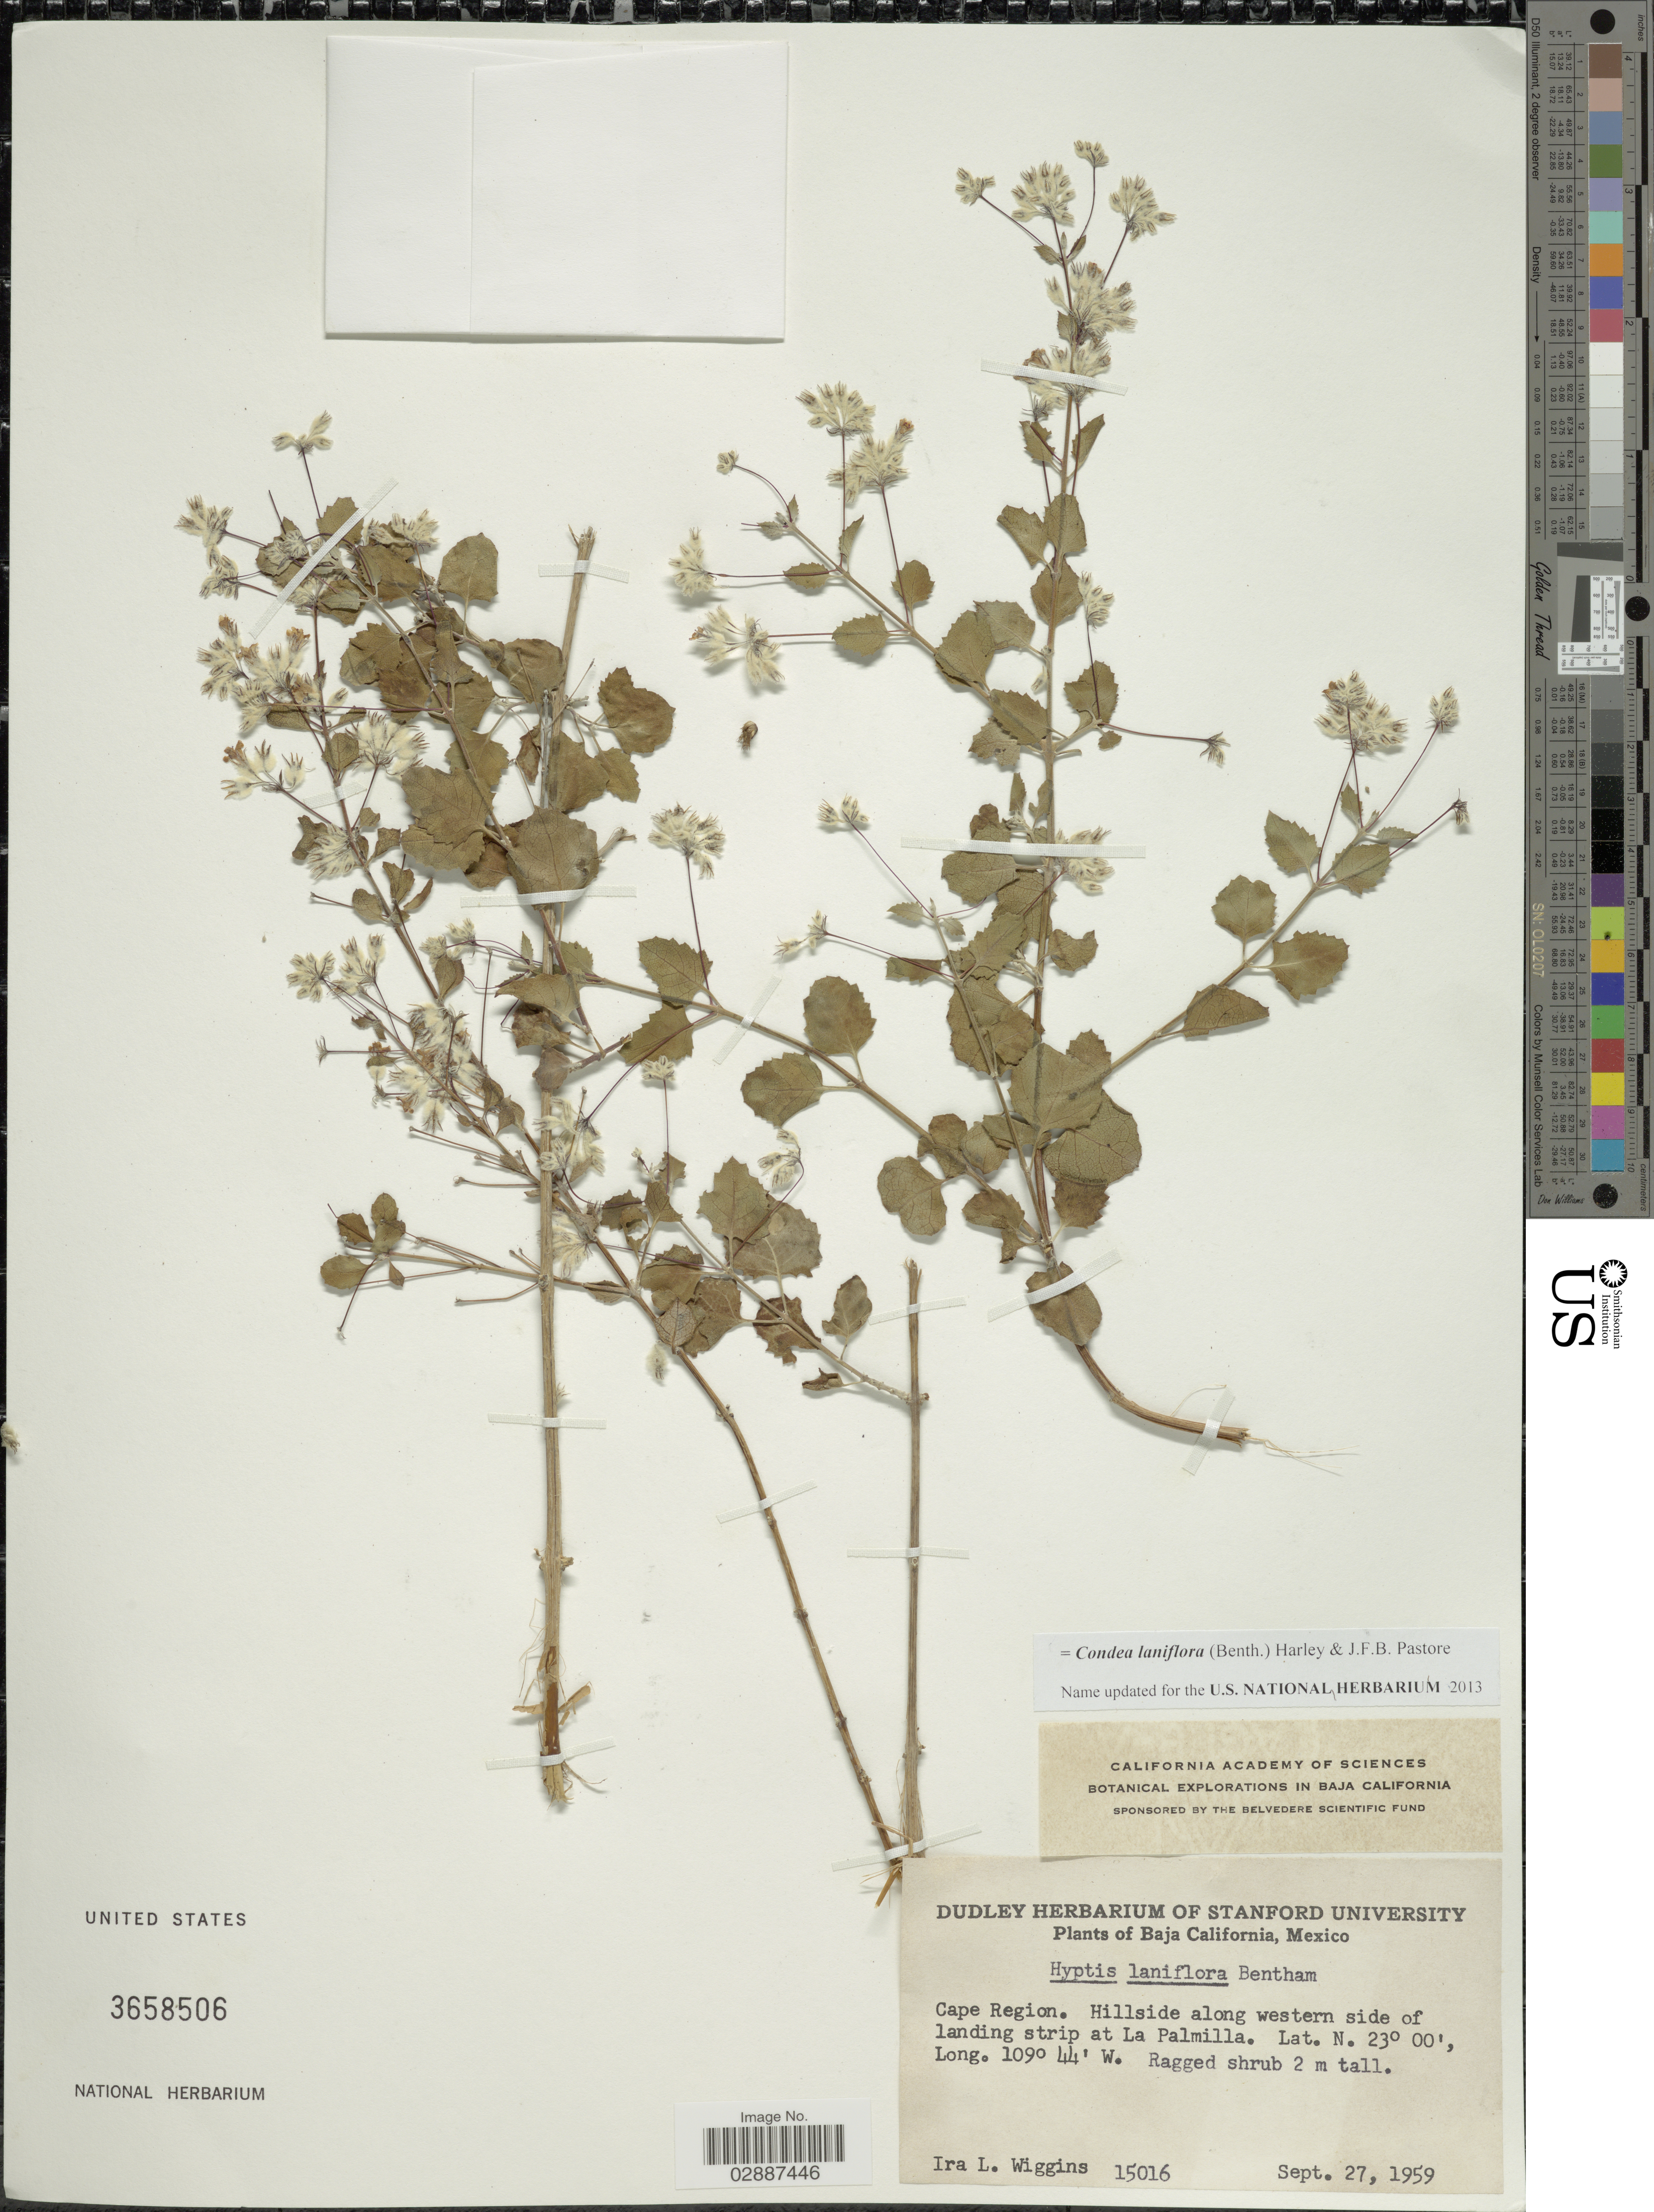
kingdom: Plantae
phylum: Tracheophyta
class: Magnoliopsida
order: Lamiales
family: Lamiaceae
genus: Condea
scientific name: Condea laniflora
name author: (Benth.) Harley & J.F.B. Pastore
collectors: I. L. Wiggins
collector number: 15016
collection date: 1959-09-27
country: Mexico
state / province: Baja California Sur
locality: Cape Region. Hillside along western side of landing strip at La Palmilla.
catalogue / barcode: US 3658506